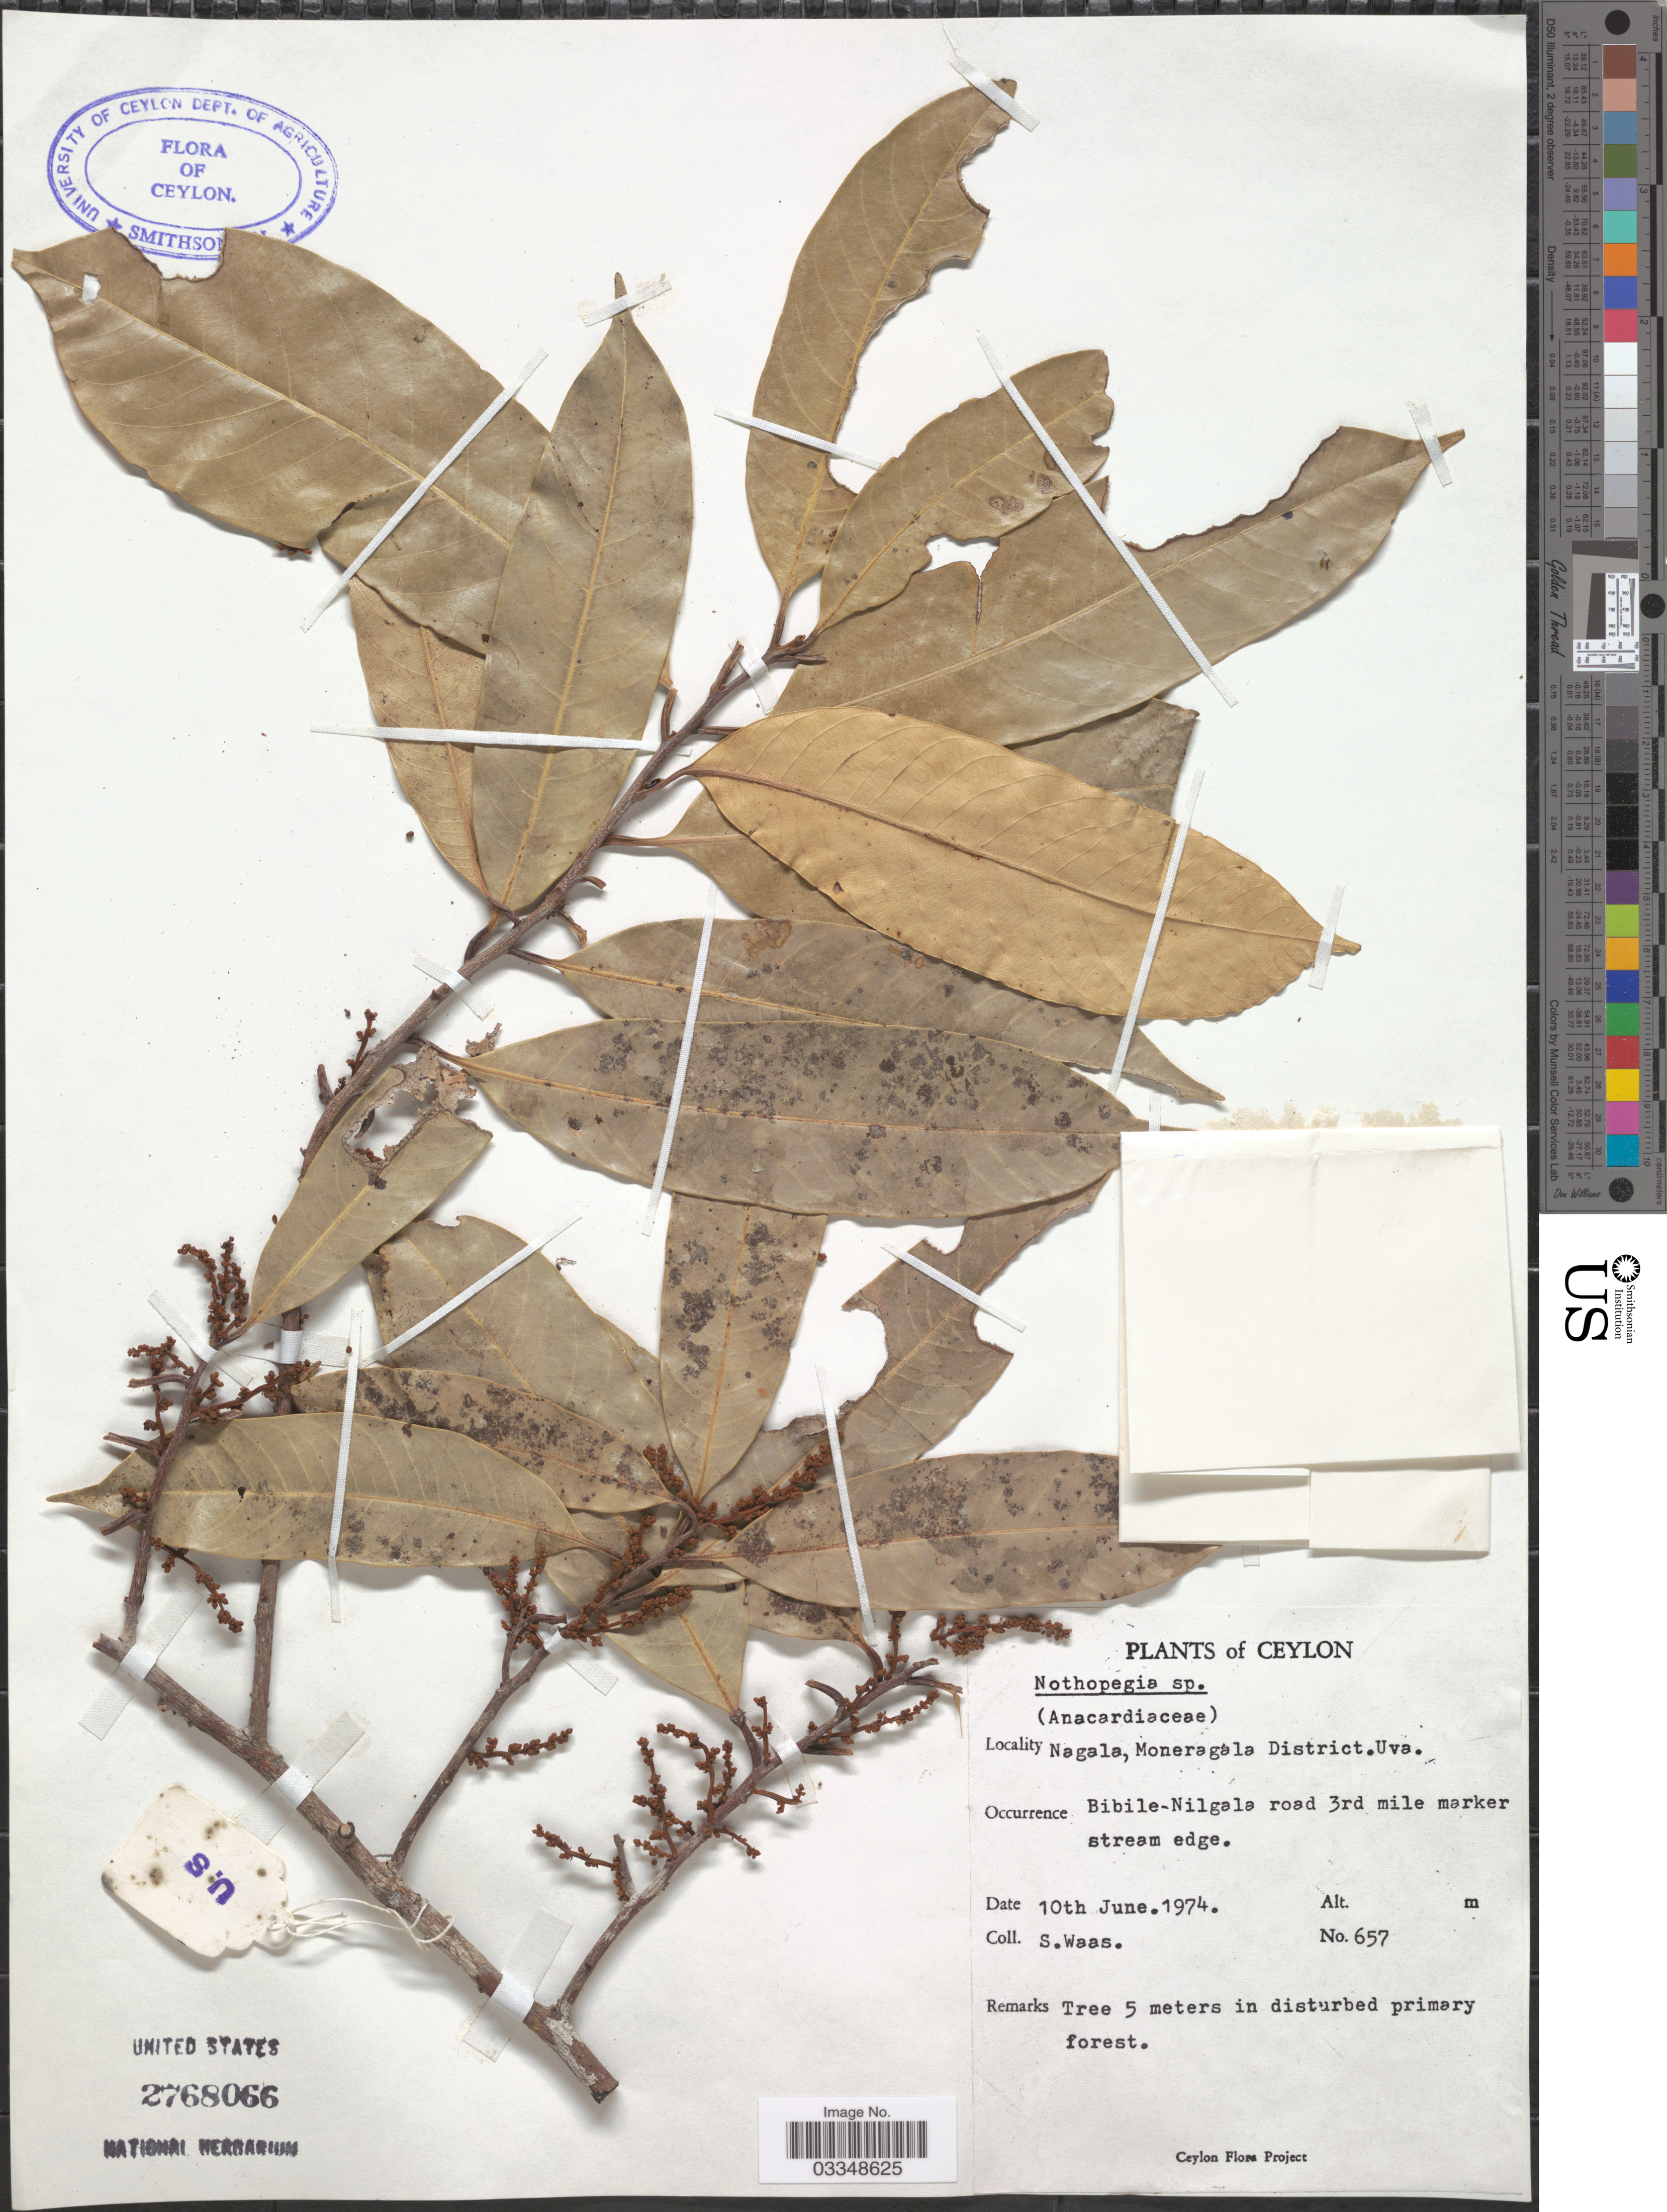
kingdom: Plantae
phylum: Tracheophyta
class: Magnoliopsida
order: Sapindales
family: Anacardiaceae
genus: Nothopegia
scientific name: Nothopegia sp.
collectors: S. Waas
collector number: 657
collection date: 1974-06-10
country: Sri Lanka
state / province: Uva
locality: Ceylon. Nagala, Moneragala District. Bibile-Nilgala road 3rd mile marker.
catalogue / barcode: US 2768066